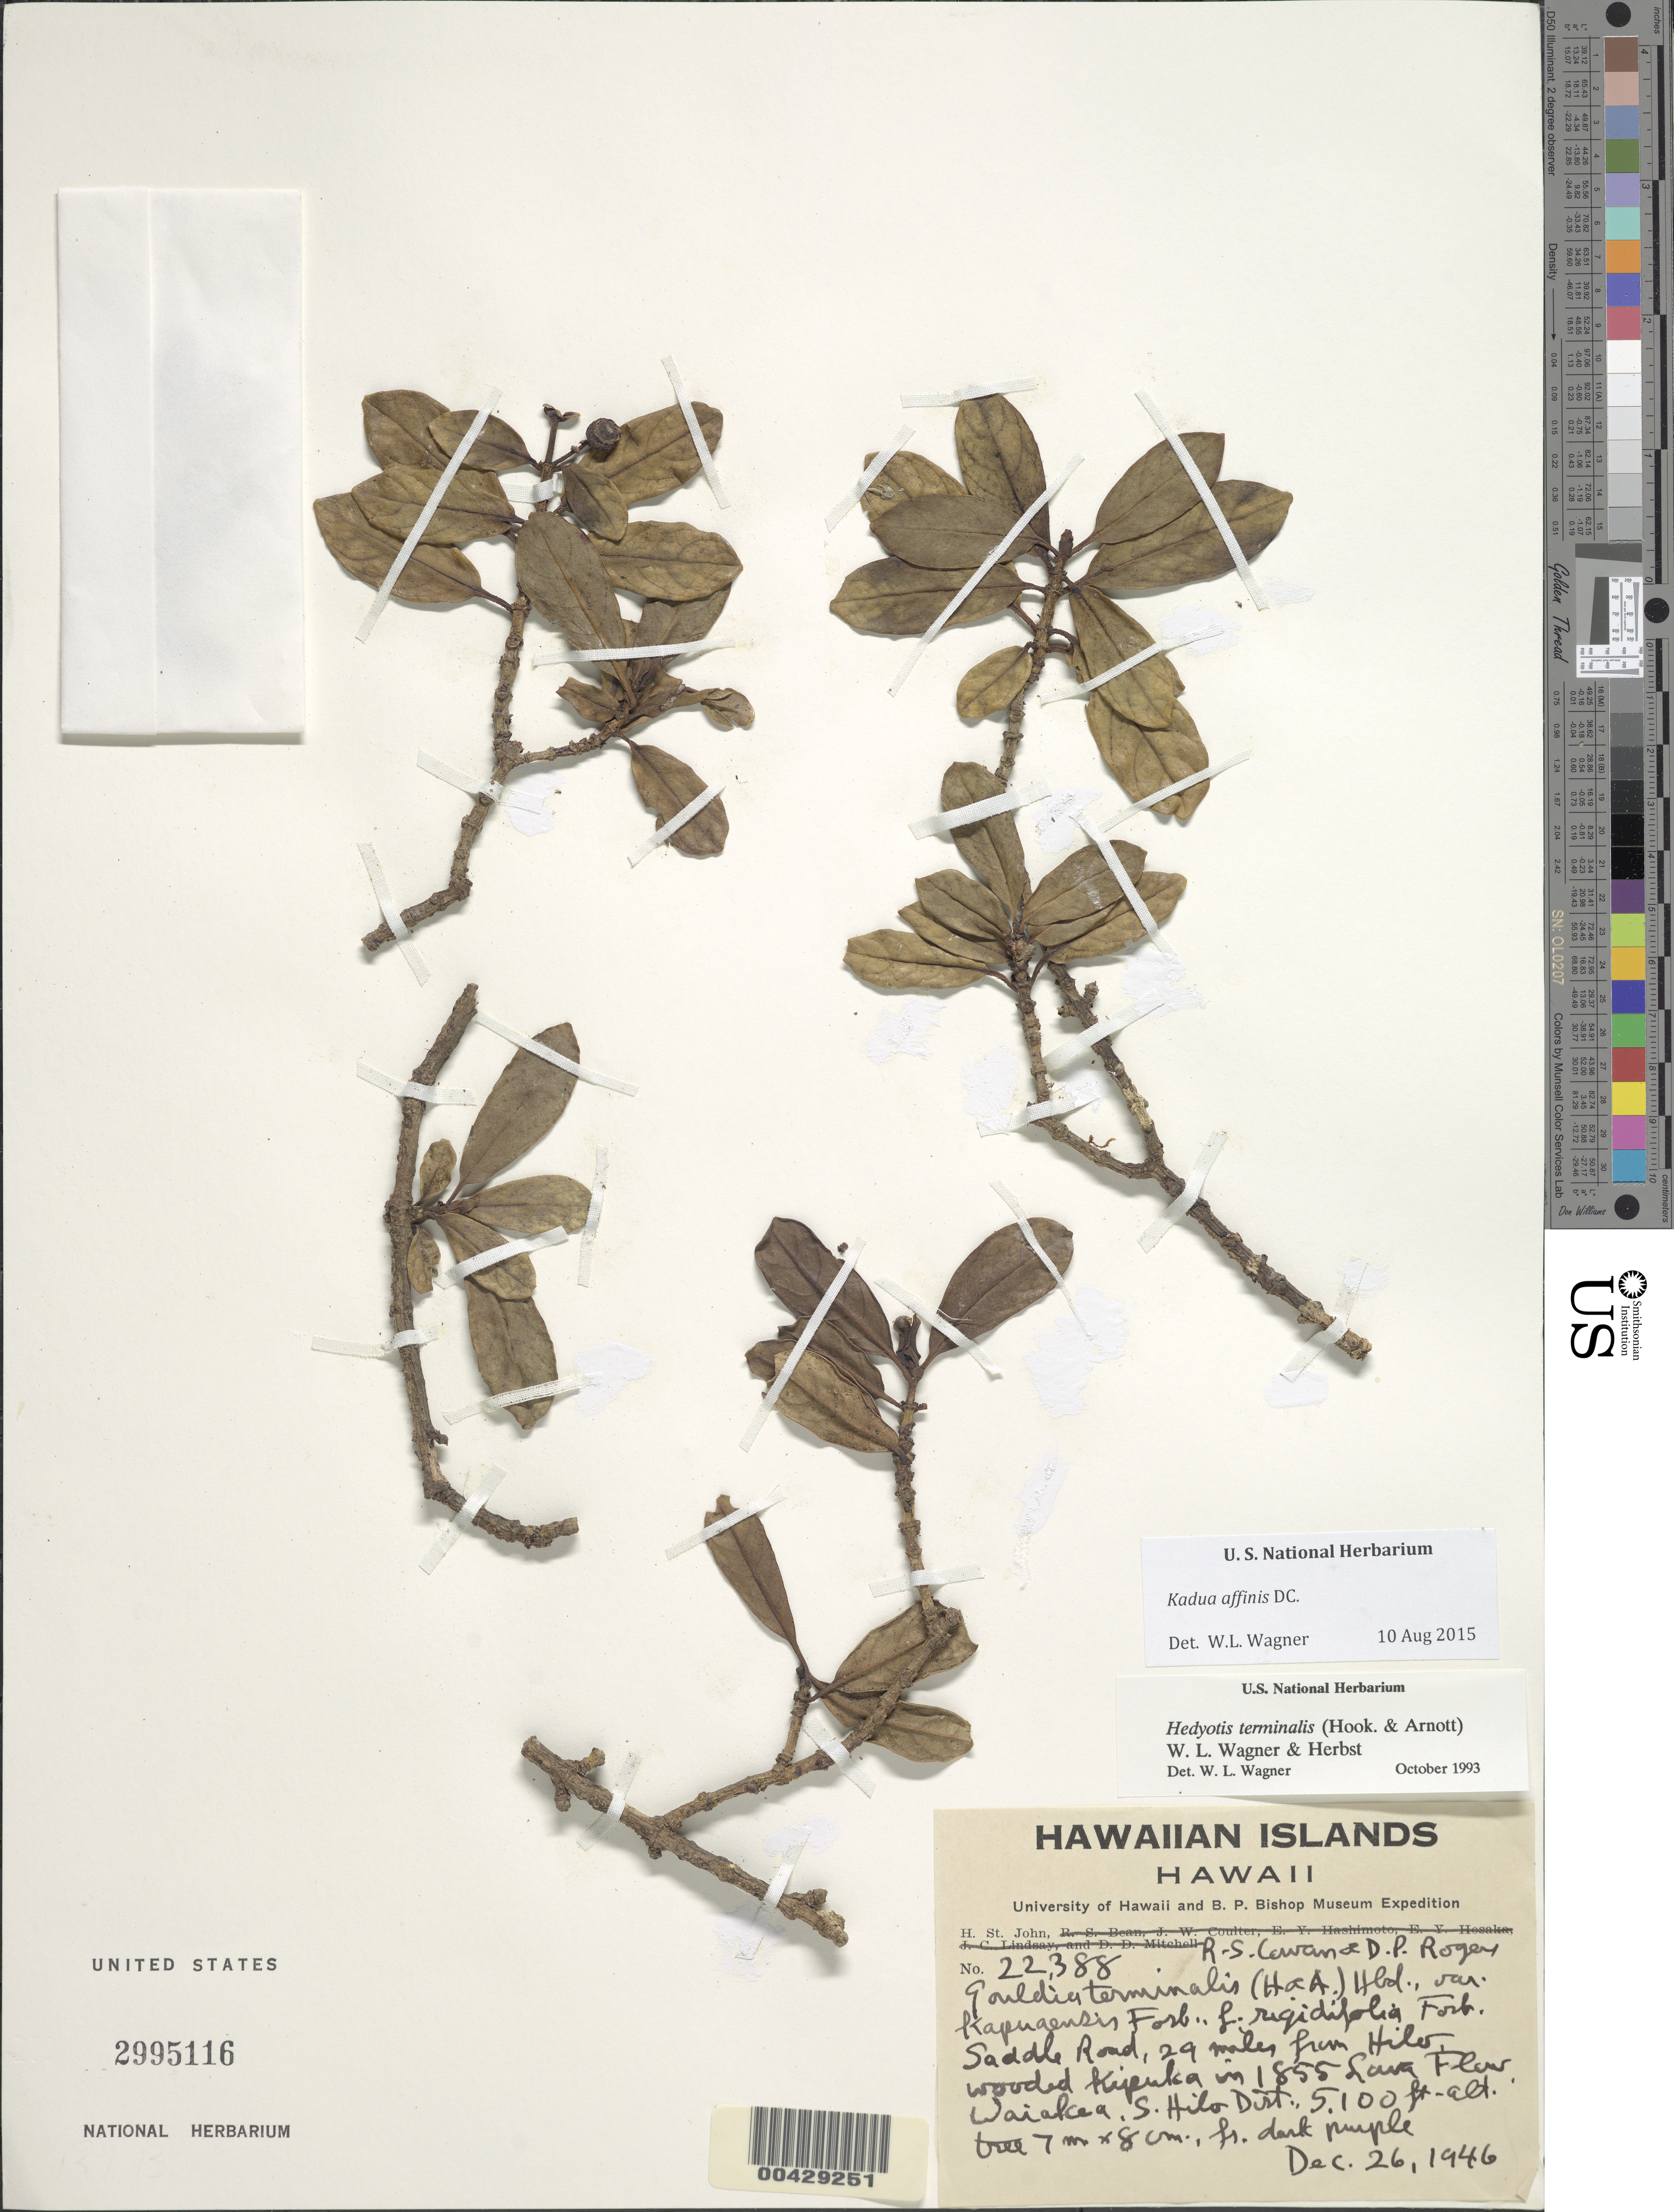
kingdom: Plantae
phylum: Tracheophyta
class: Magnoliopsida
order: Gentianales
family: Rubiaceae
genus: Kadua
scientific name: Kadua affinis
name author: DC.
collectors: H. St. John, R. S. Cowan & D. Rogers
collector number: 22388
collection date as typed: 26 Dec 1946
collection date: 1946-12-26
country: United States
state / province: Hawaii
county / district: Hawaii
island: Hawaii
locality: Saddle Road, 29 mi from Hilo, wooded Kupuka in 1855 Lava Flow Waiakea, S Hilo District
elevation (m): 1554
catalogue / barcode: US 2995116